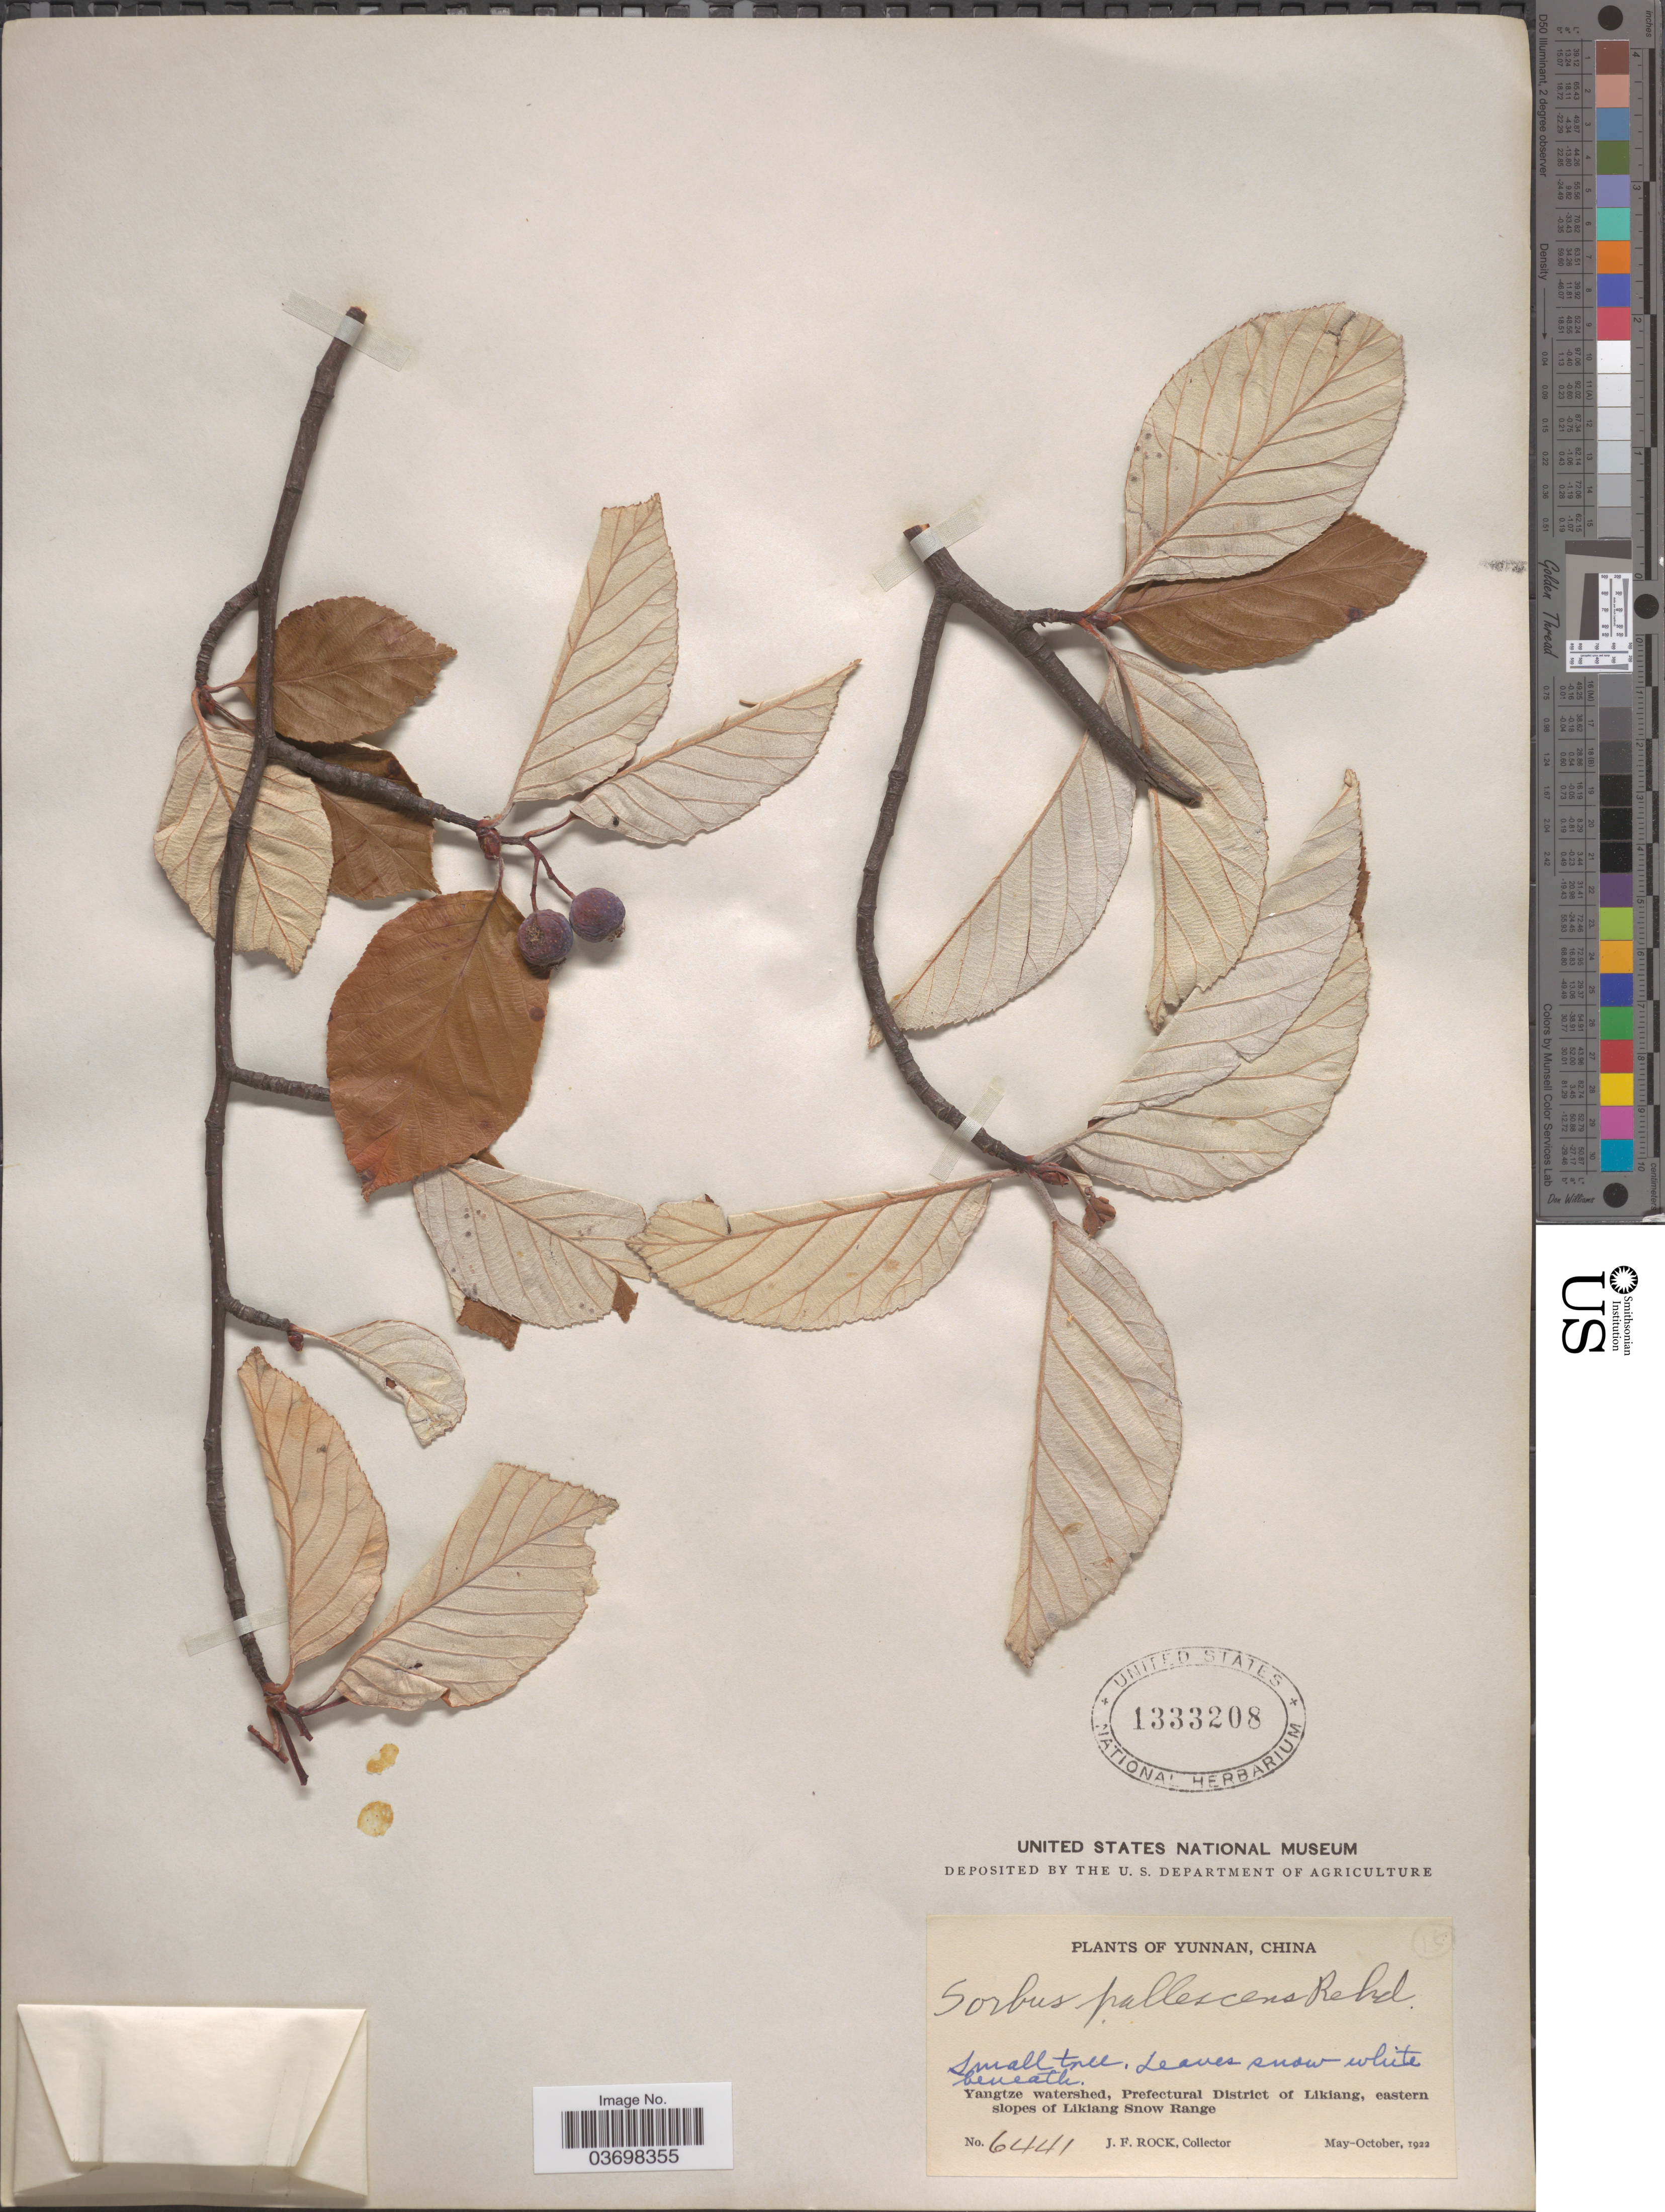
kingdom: Plantae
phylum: Tracheophyta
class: Magnoliopsida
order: Rosales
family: Rosaceae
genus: Sorbus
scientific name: Sorbus pallescens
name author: Rehder in Sarg.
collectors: J. Rock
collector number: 6441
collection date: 1922-05/1922-10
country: China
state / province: Yunnan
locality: Yangtze watershed, Prefectural District of Likiang, eastern slopes of Likiang Snow Range.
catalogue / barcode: US 1333208